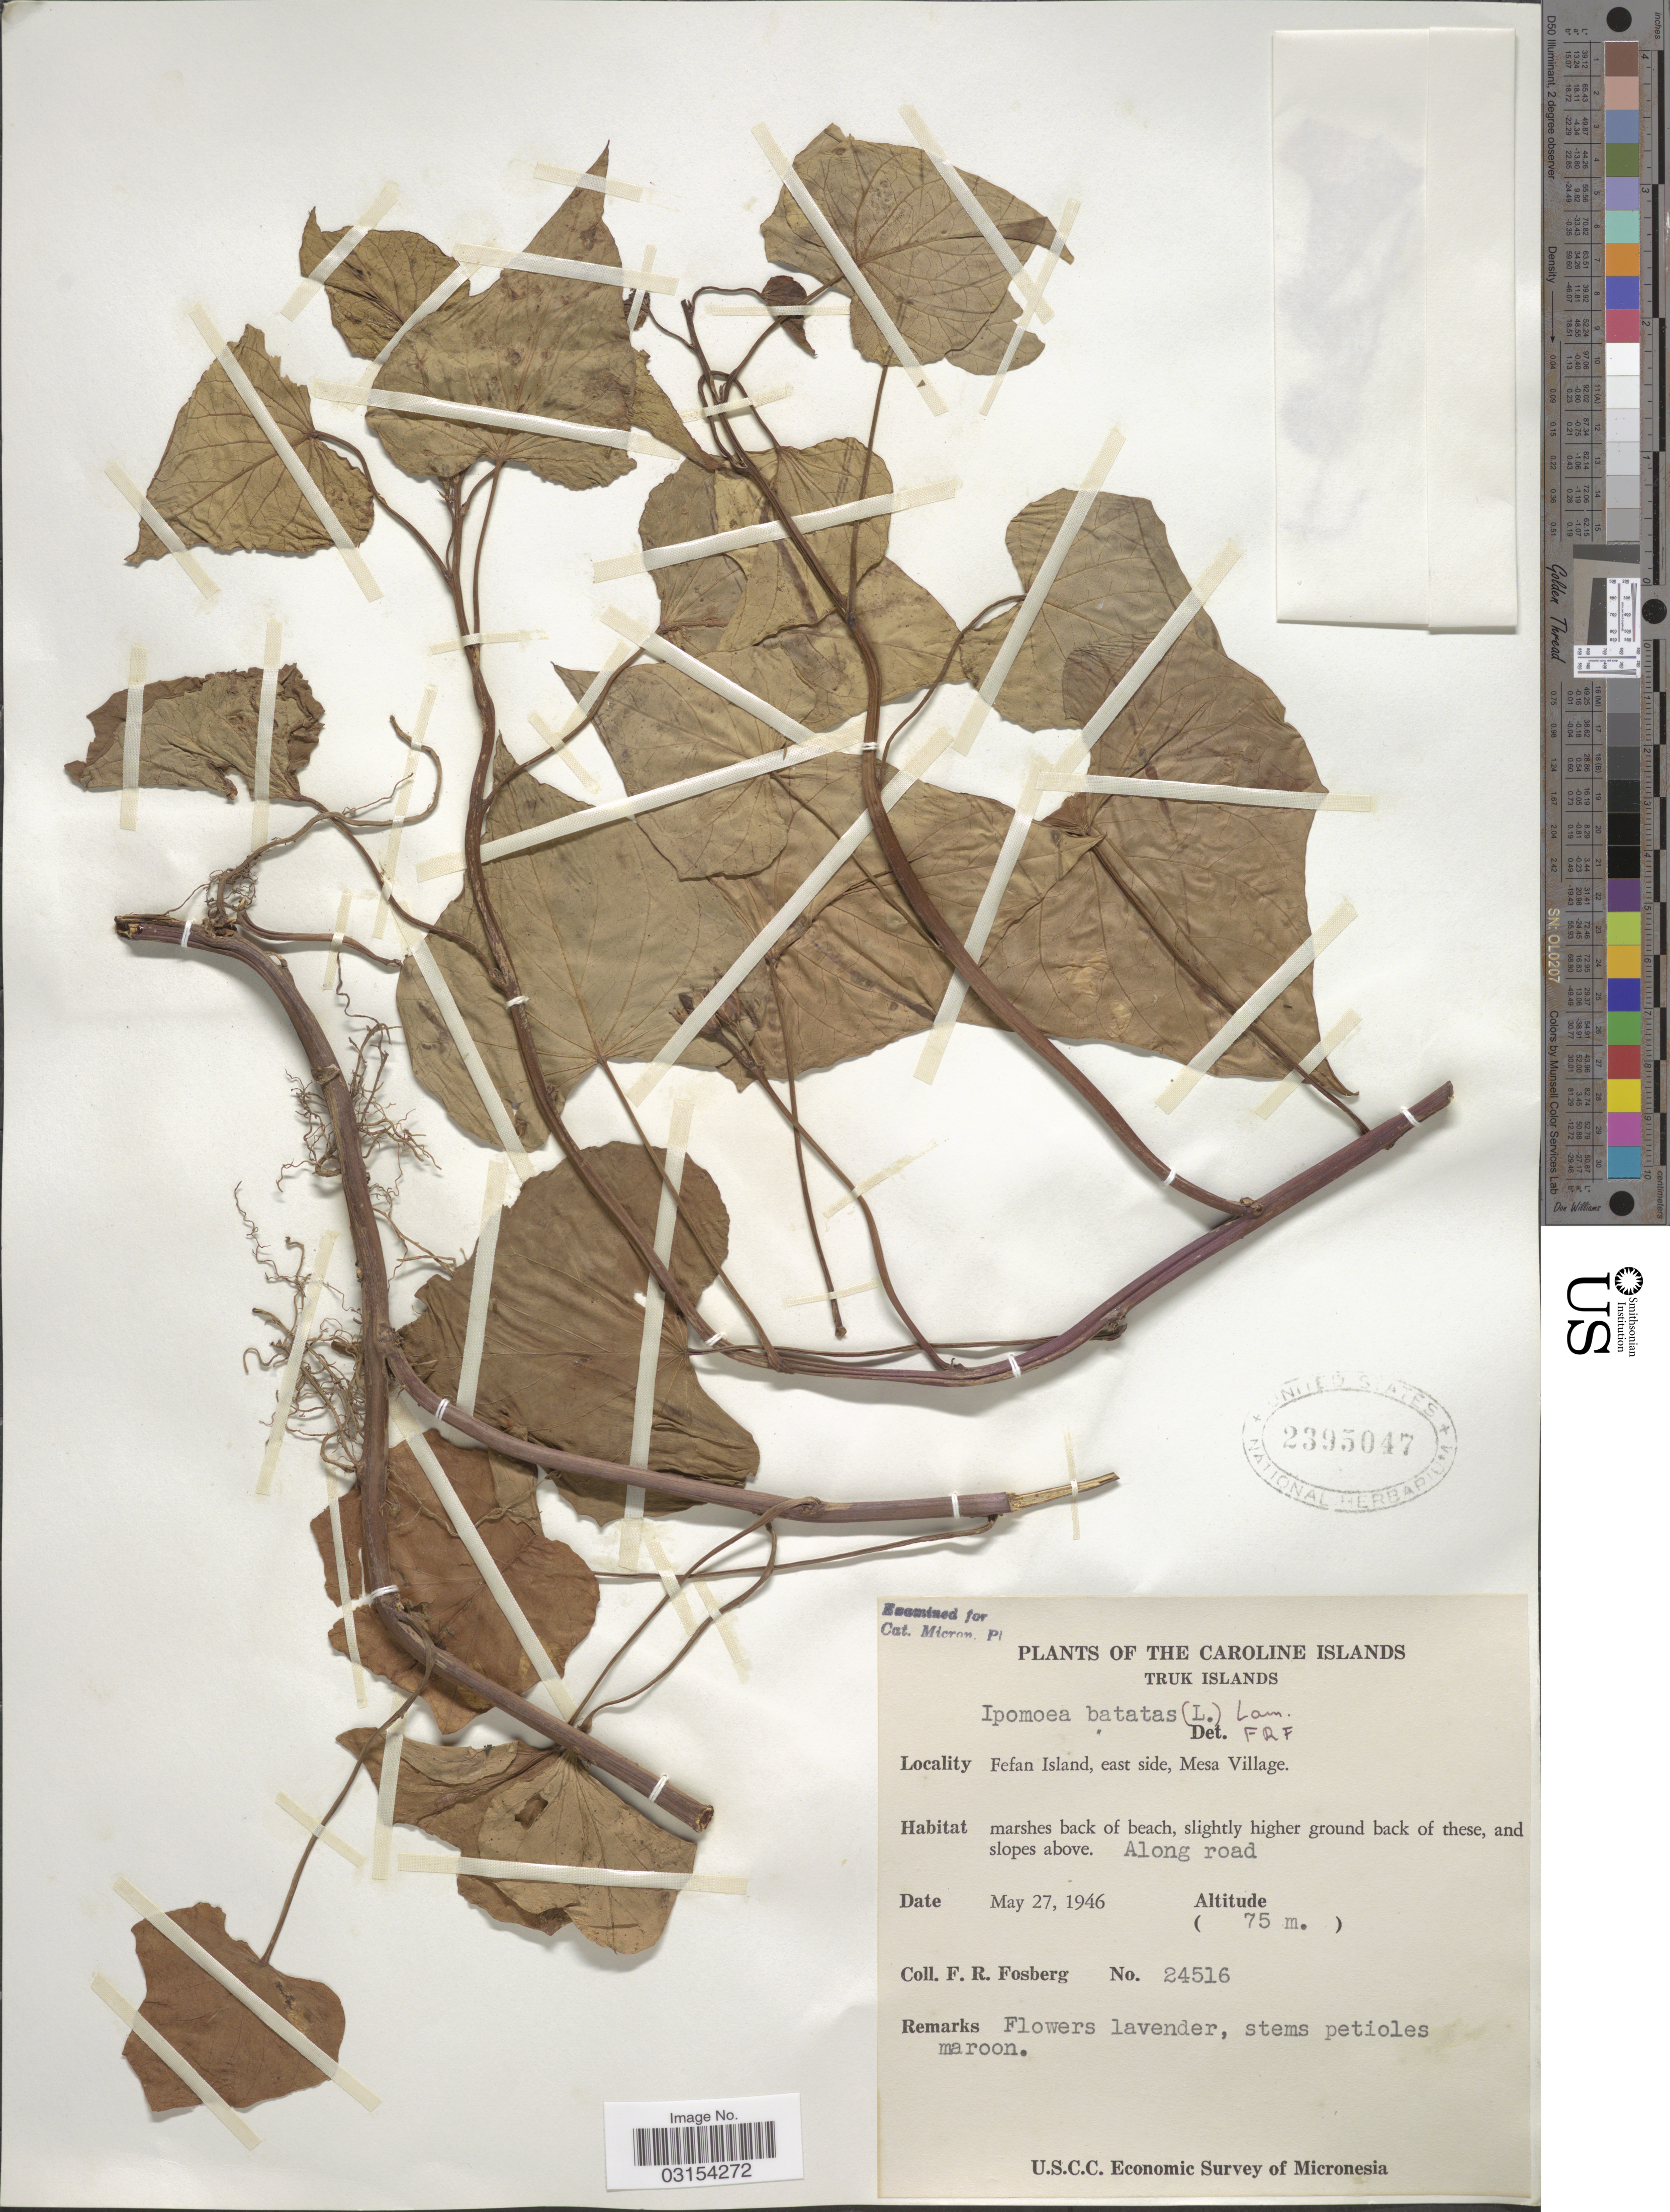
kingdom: Plantae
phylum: Tracheophyta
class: Magnoliopsida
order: Solanales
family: Convolvulaceae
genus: Ipomoea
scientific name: Ipomoea batatas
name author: (L.) Lam.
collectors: F. R. Fosberg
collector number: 24516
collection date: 1946-05-27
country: Micronesia, Federated States of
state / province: Truk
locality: The Caroline Islands. Truk Islands. Fefan Island, east side, Mesa Village.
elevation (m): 75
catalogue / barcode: US 2395047